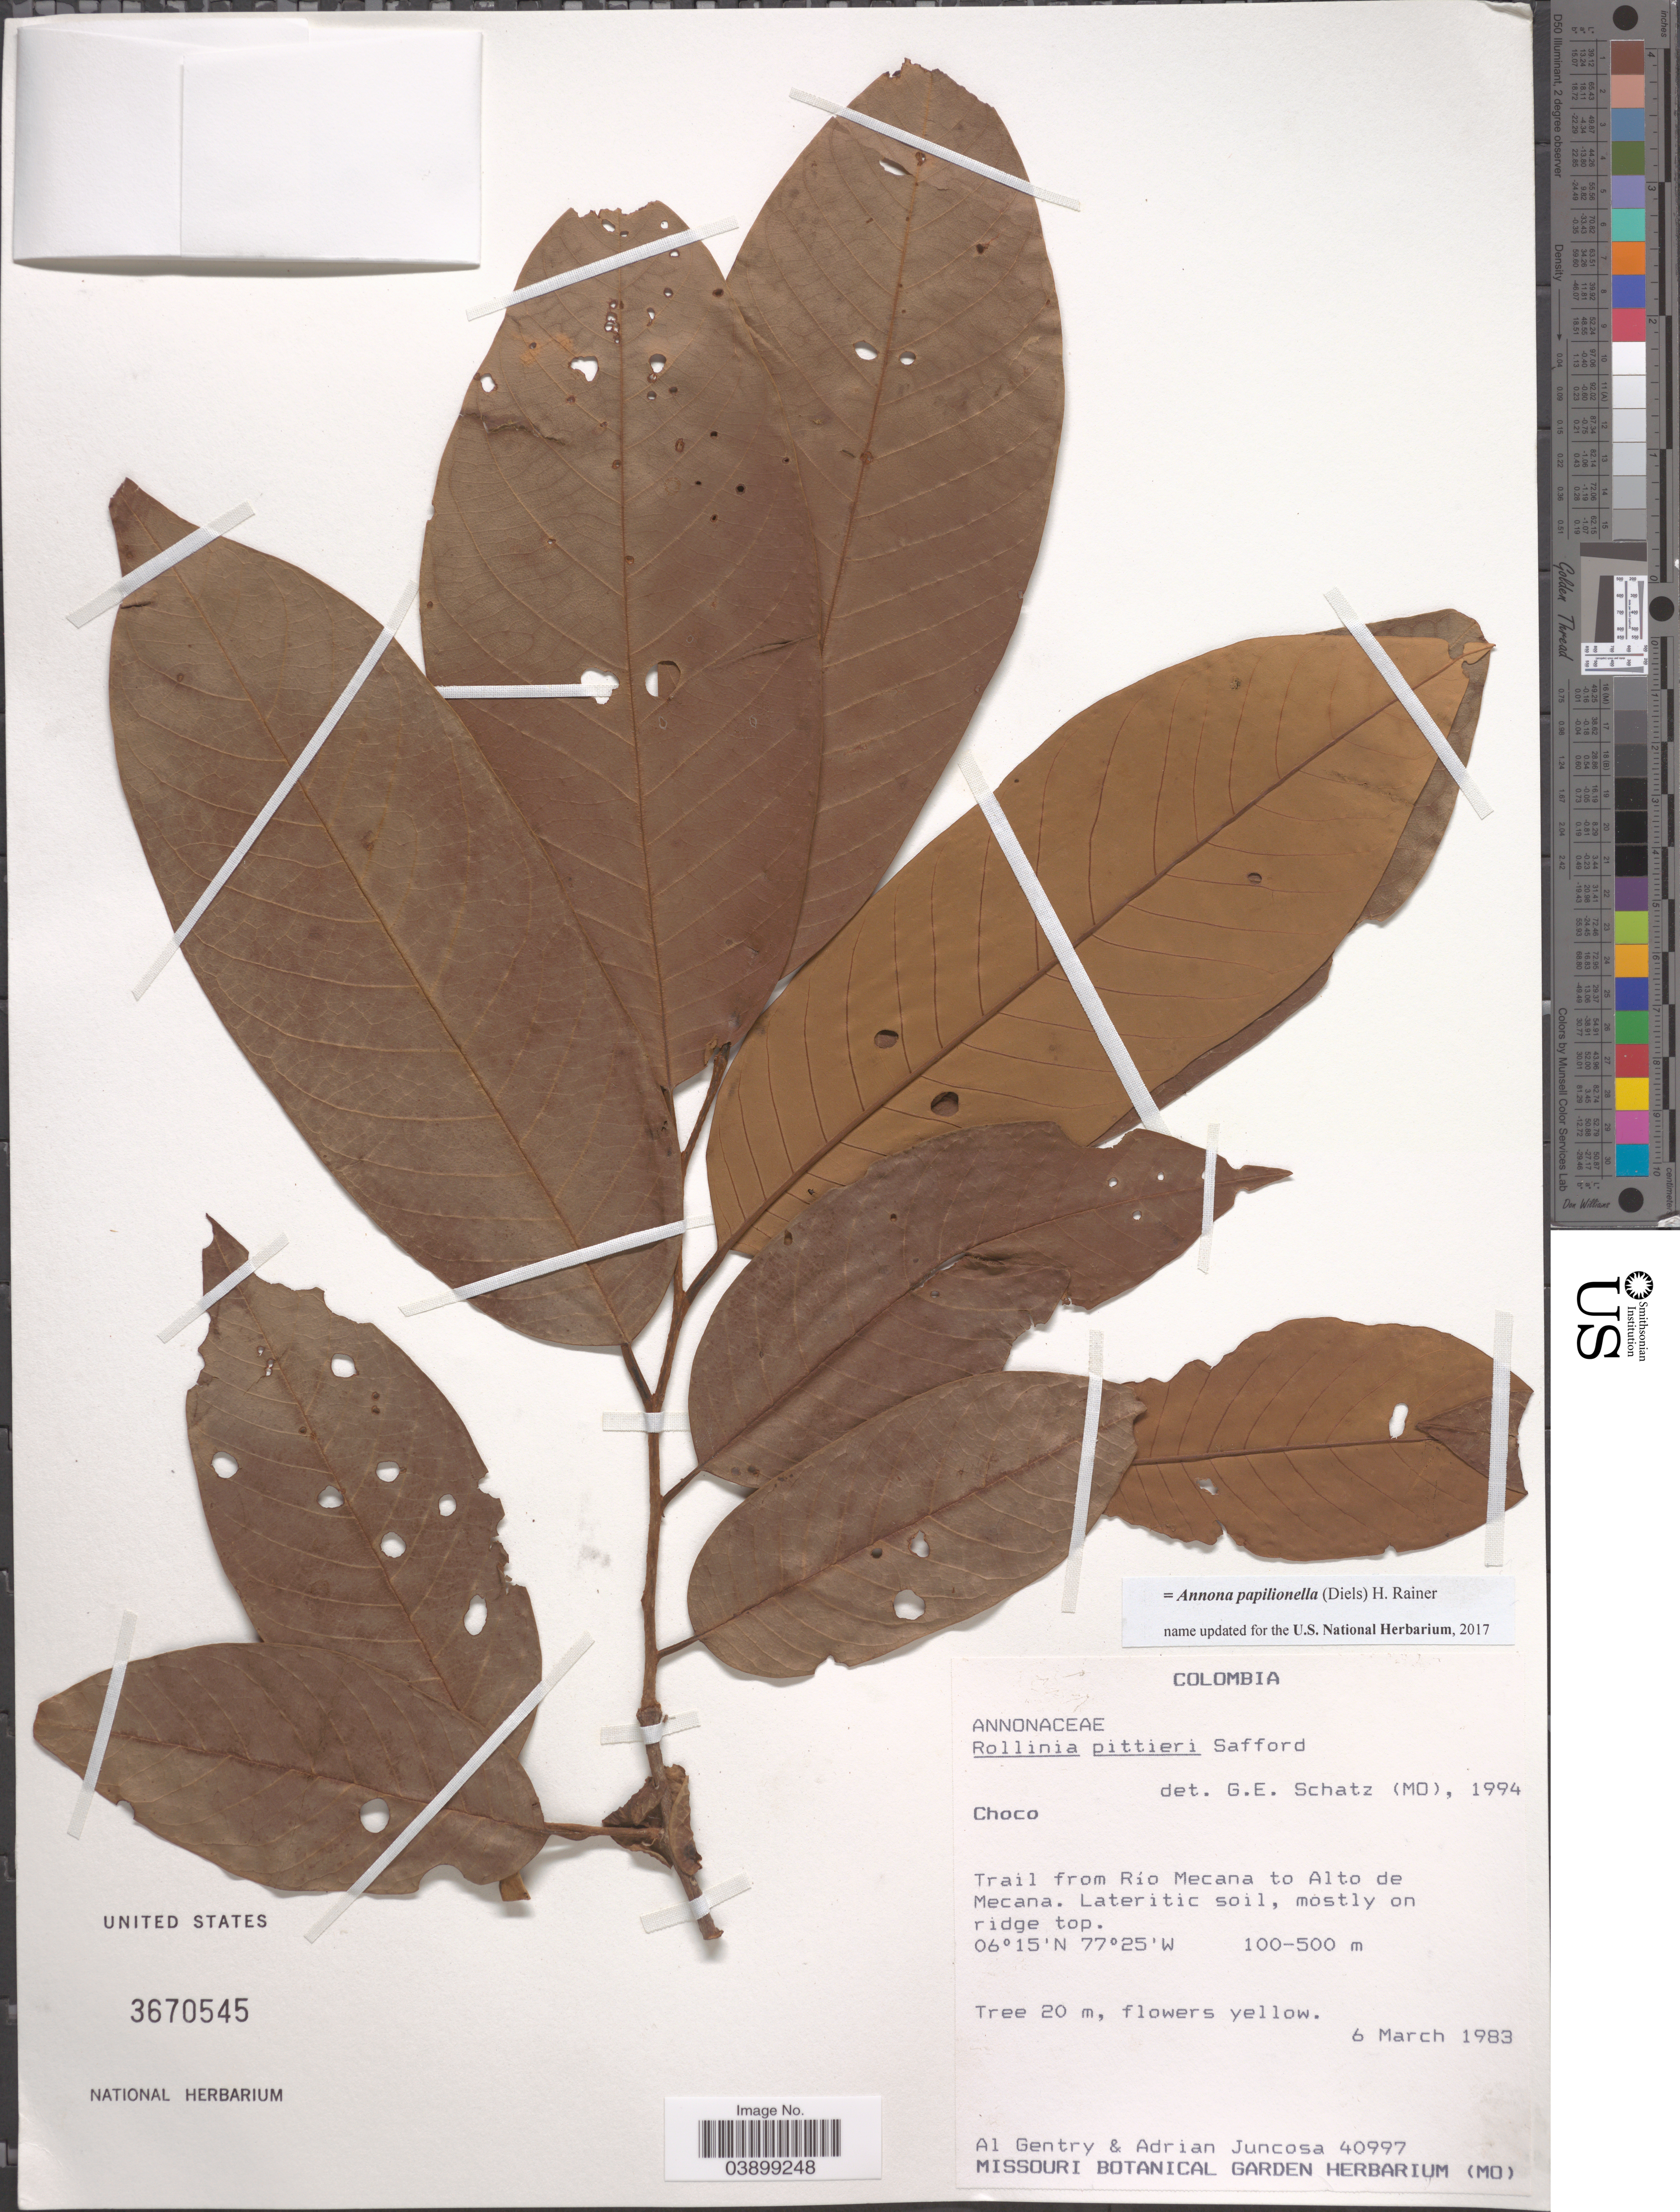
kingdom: Plantae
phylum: Tracheophyta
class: Magnoliopsida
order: Magnoliales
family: Annonaceae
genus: Annona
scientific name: Annona papilionella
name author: (Diels) H. Rainer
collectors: A. H. Gentry & A. Juncosa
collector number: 40997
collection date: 1983-03-06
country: Colombia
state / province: Chocó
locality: Trail from Río Mecana to Alto de Mecana.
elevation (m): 100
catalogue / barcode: US 3670545